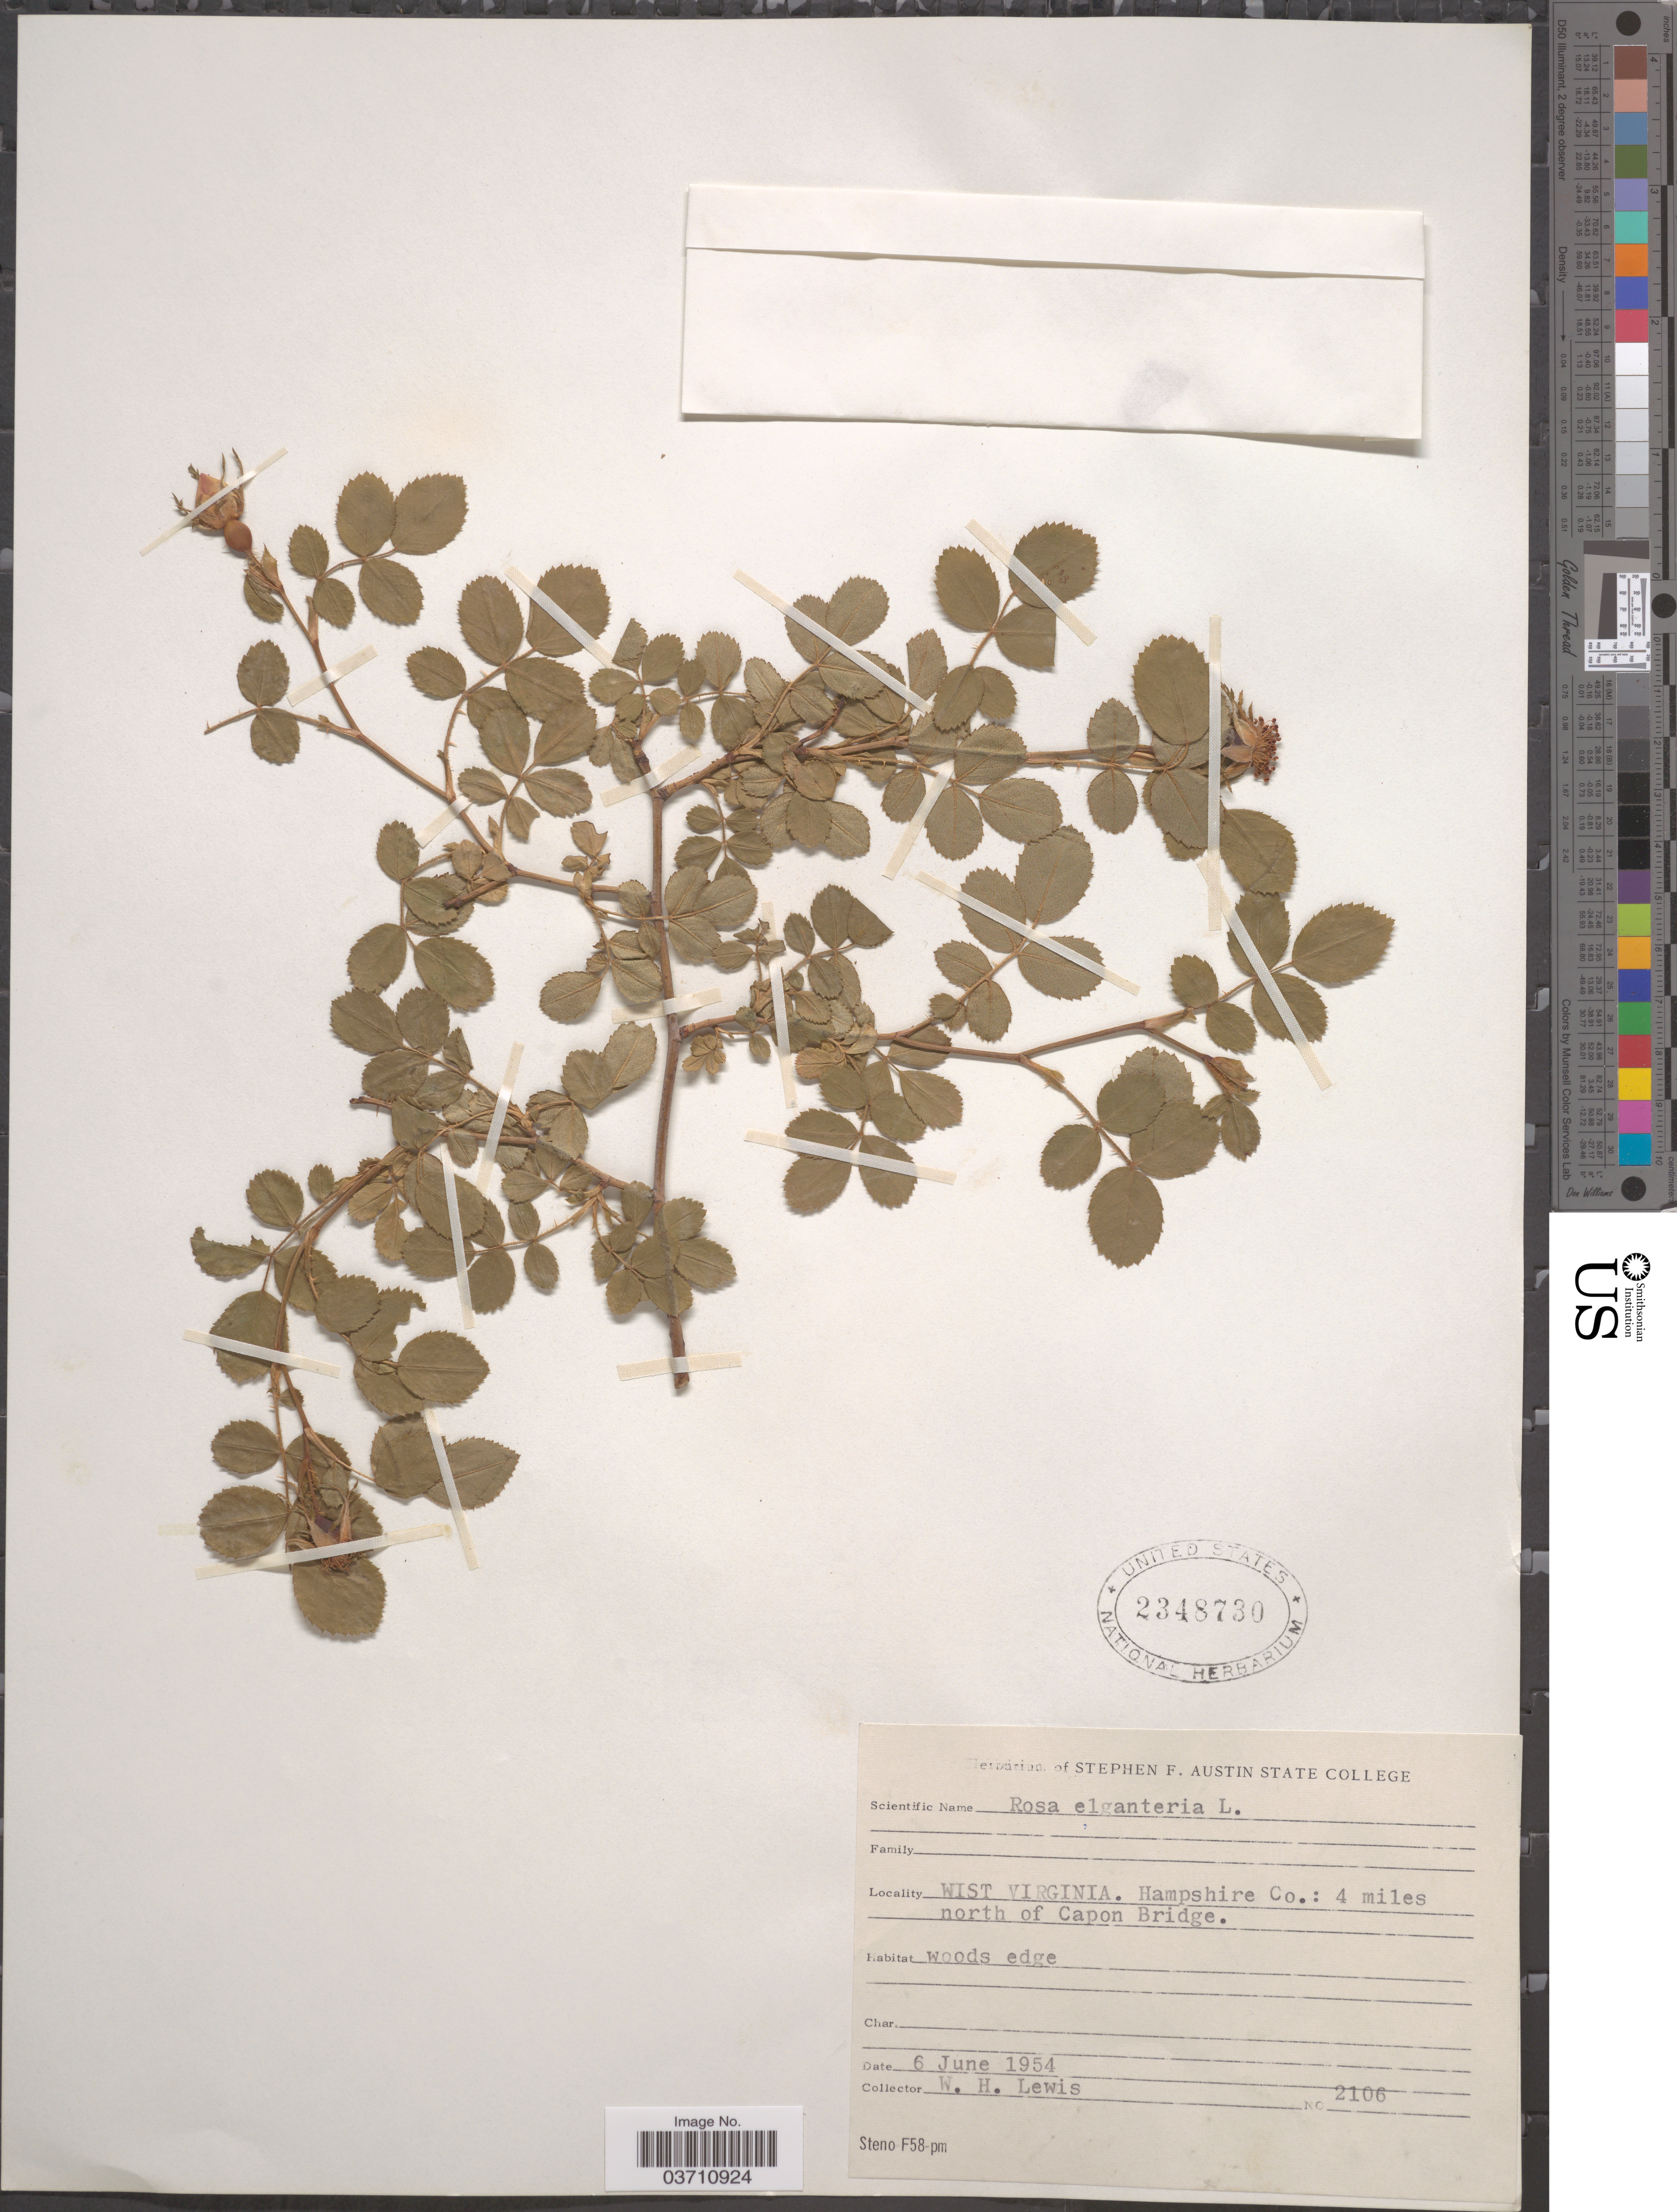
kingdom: Plantae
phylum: Tracheophyta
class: Magnoliopsida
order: Rosales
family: Rosaceae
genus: Rosa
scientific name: Rosa eglanteria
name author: L.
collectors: W. H. Lewis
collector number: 2106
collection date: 1954-06-06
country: United States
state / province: West Virginia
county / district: Hampshire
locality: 4 miles N of Capon Bridge.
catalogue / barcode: US 2348730